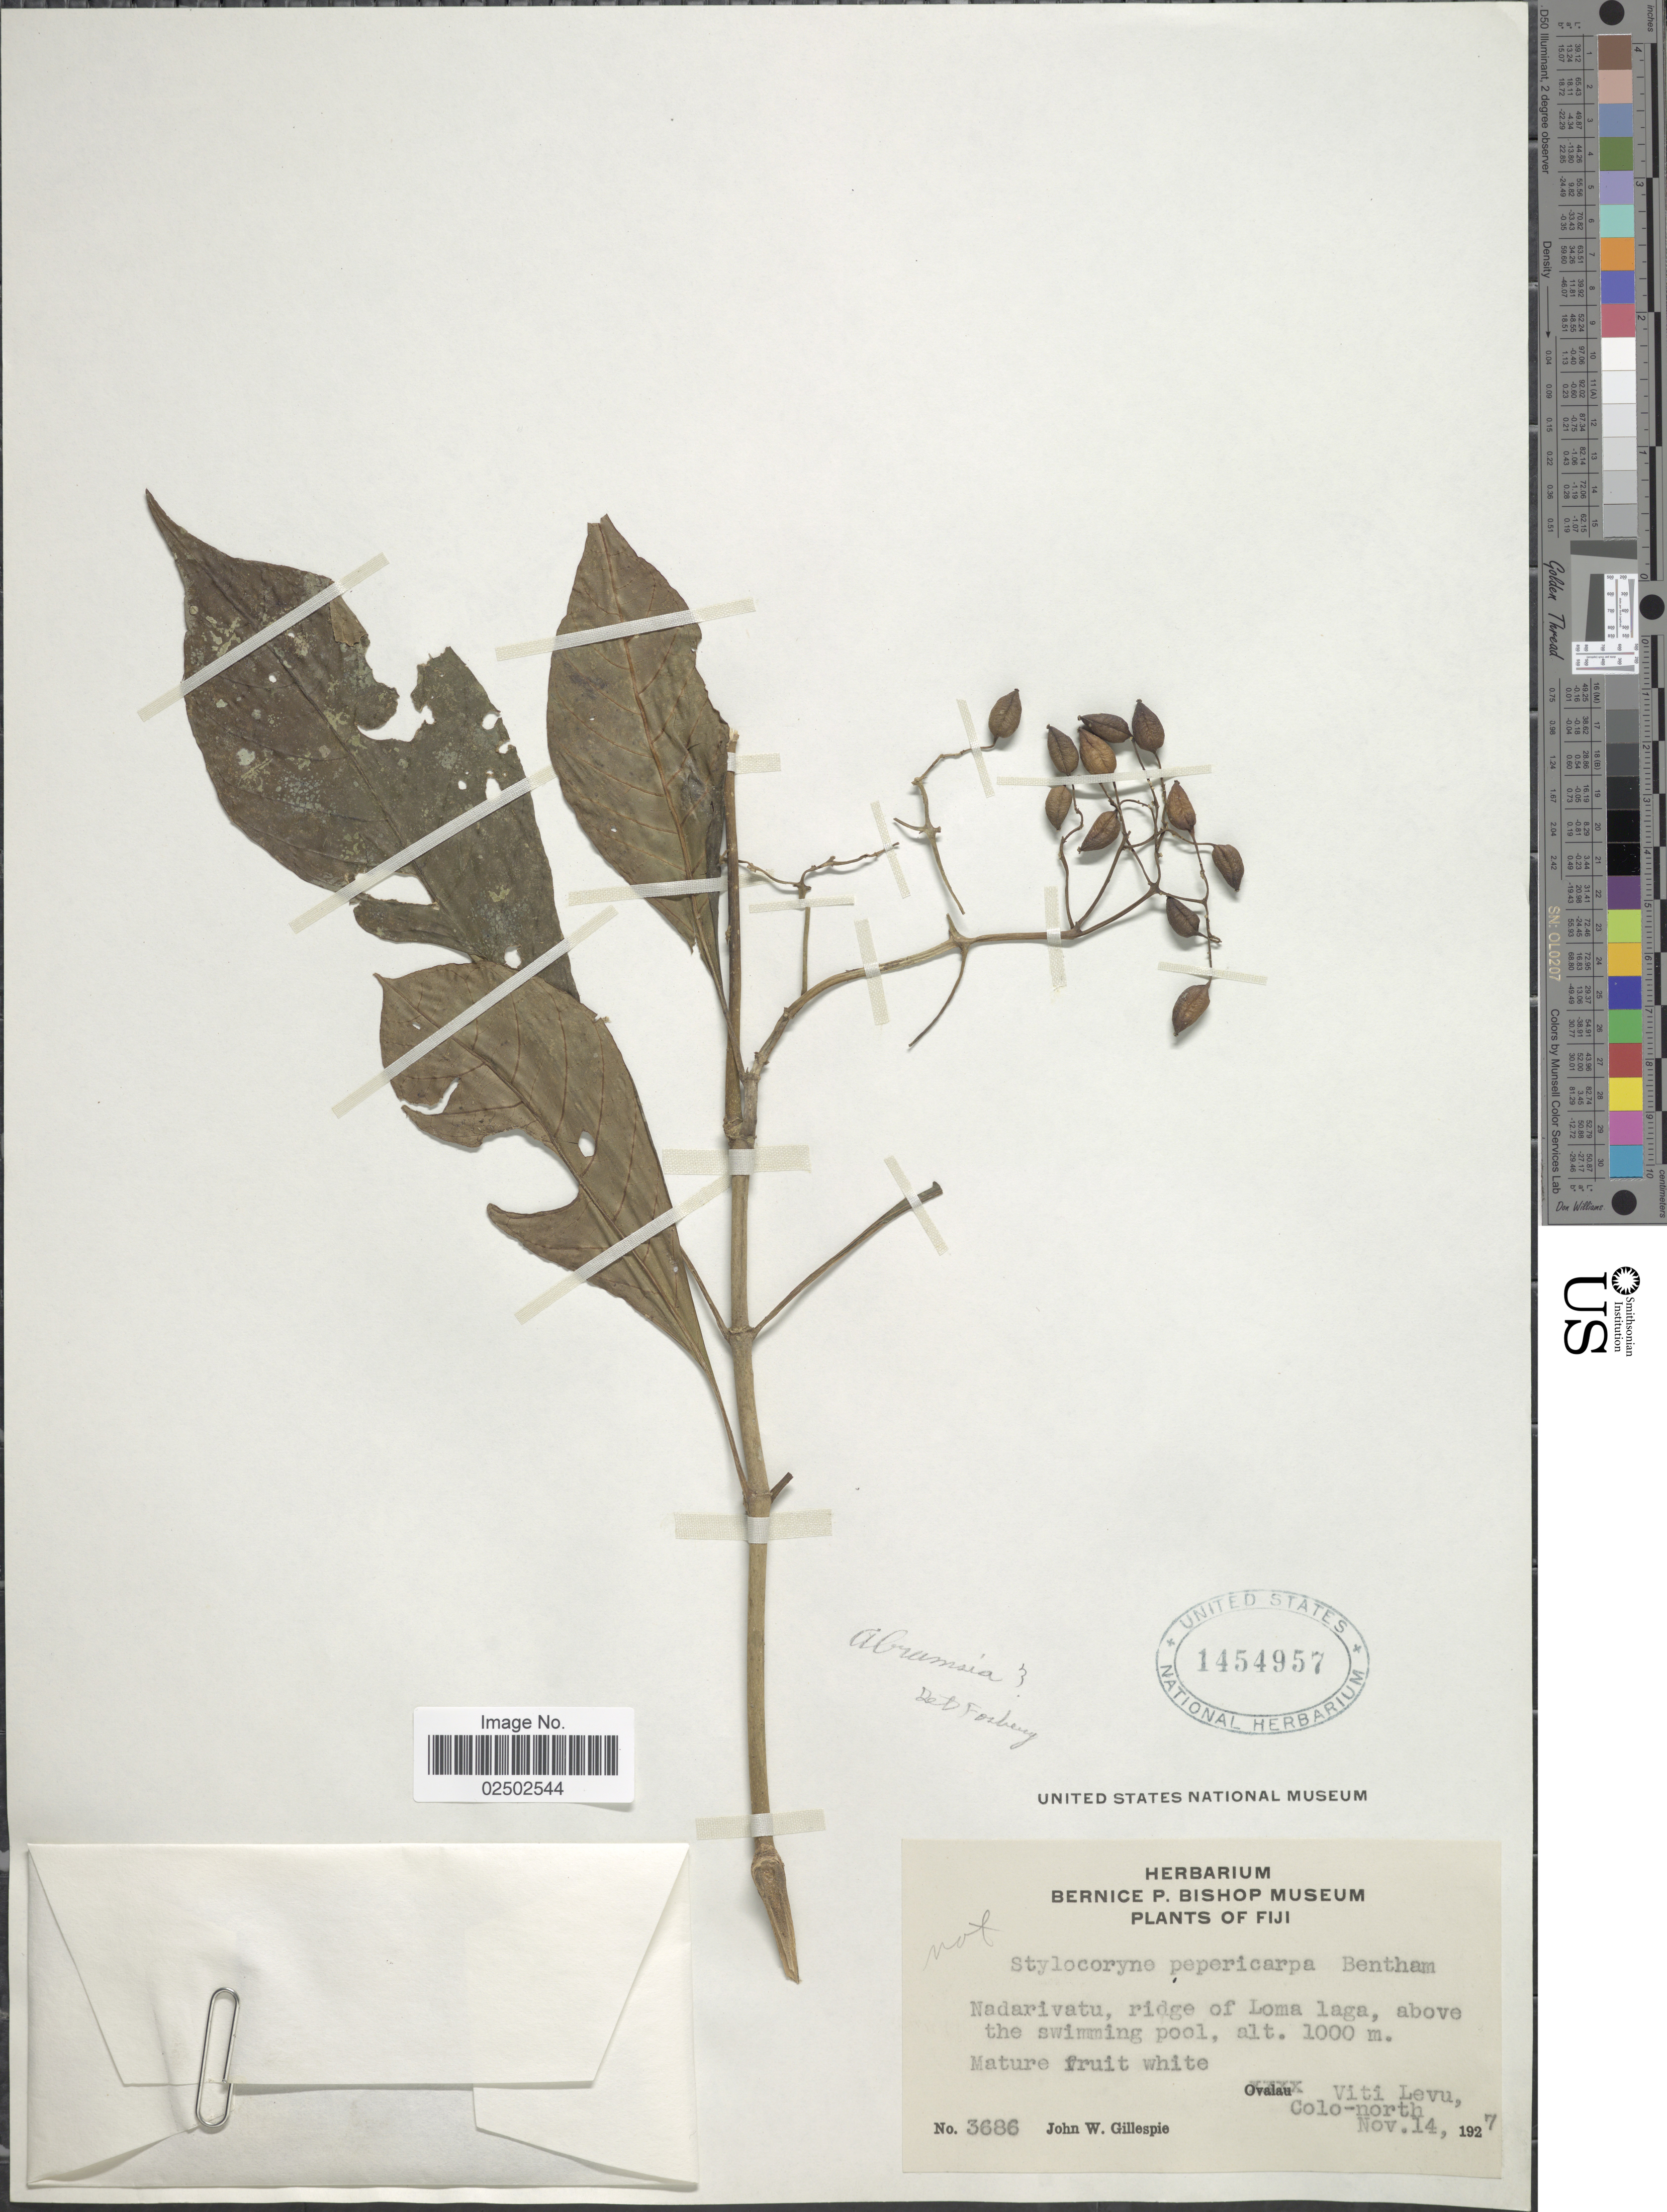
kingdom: Plantae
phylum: Tracheophyta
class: Magnoliopsida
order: Gentianales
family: Rubiaceae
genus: Airosperma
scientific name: Airosperma trichotomum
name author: (Gillespie) A.C. Sm.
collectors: J. W. Gillespie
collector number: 3686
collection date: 1927-11-14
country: Fiji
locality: Viti Levu, Colo-north. Nadarivatu, ridge of Loma laga, above the swimming pool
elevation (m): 1000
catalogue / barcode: US 1454957